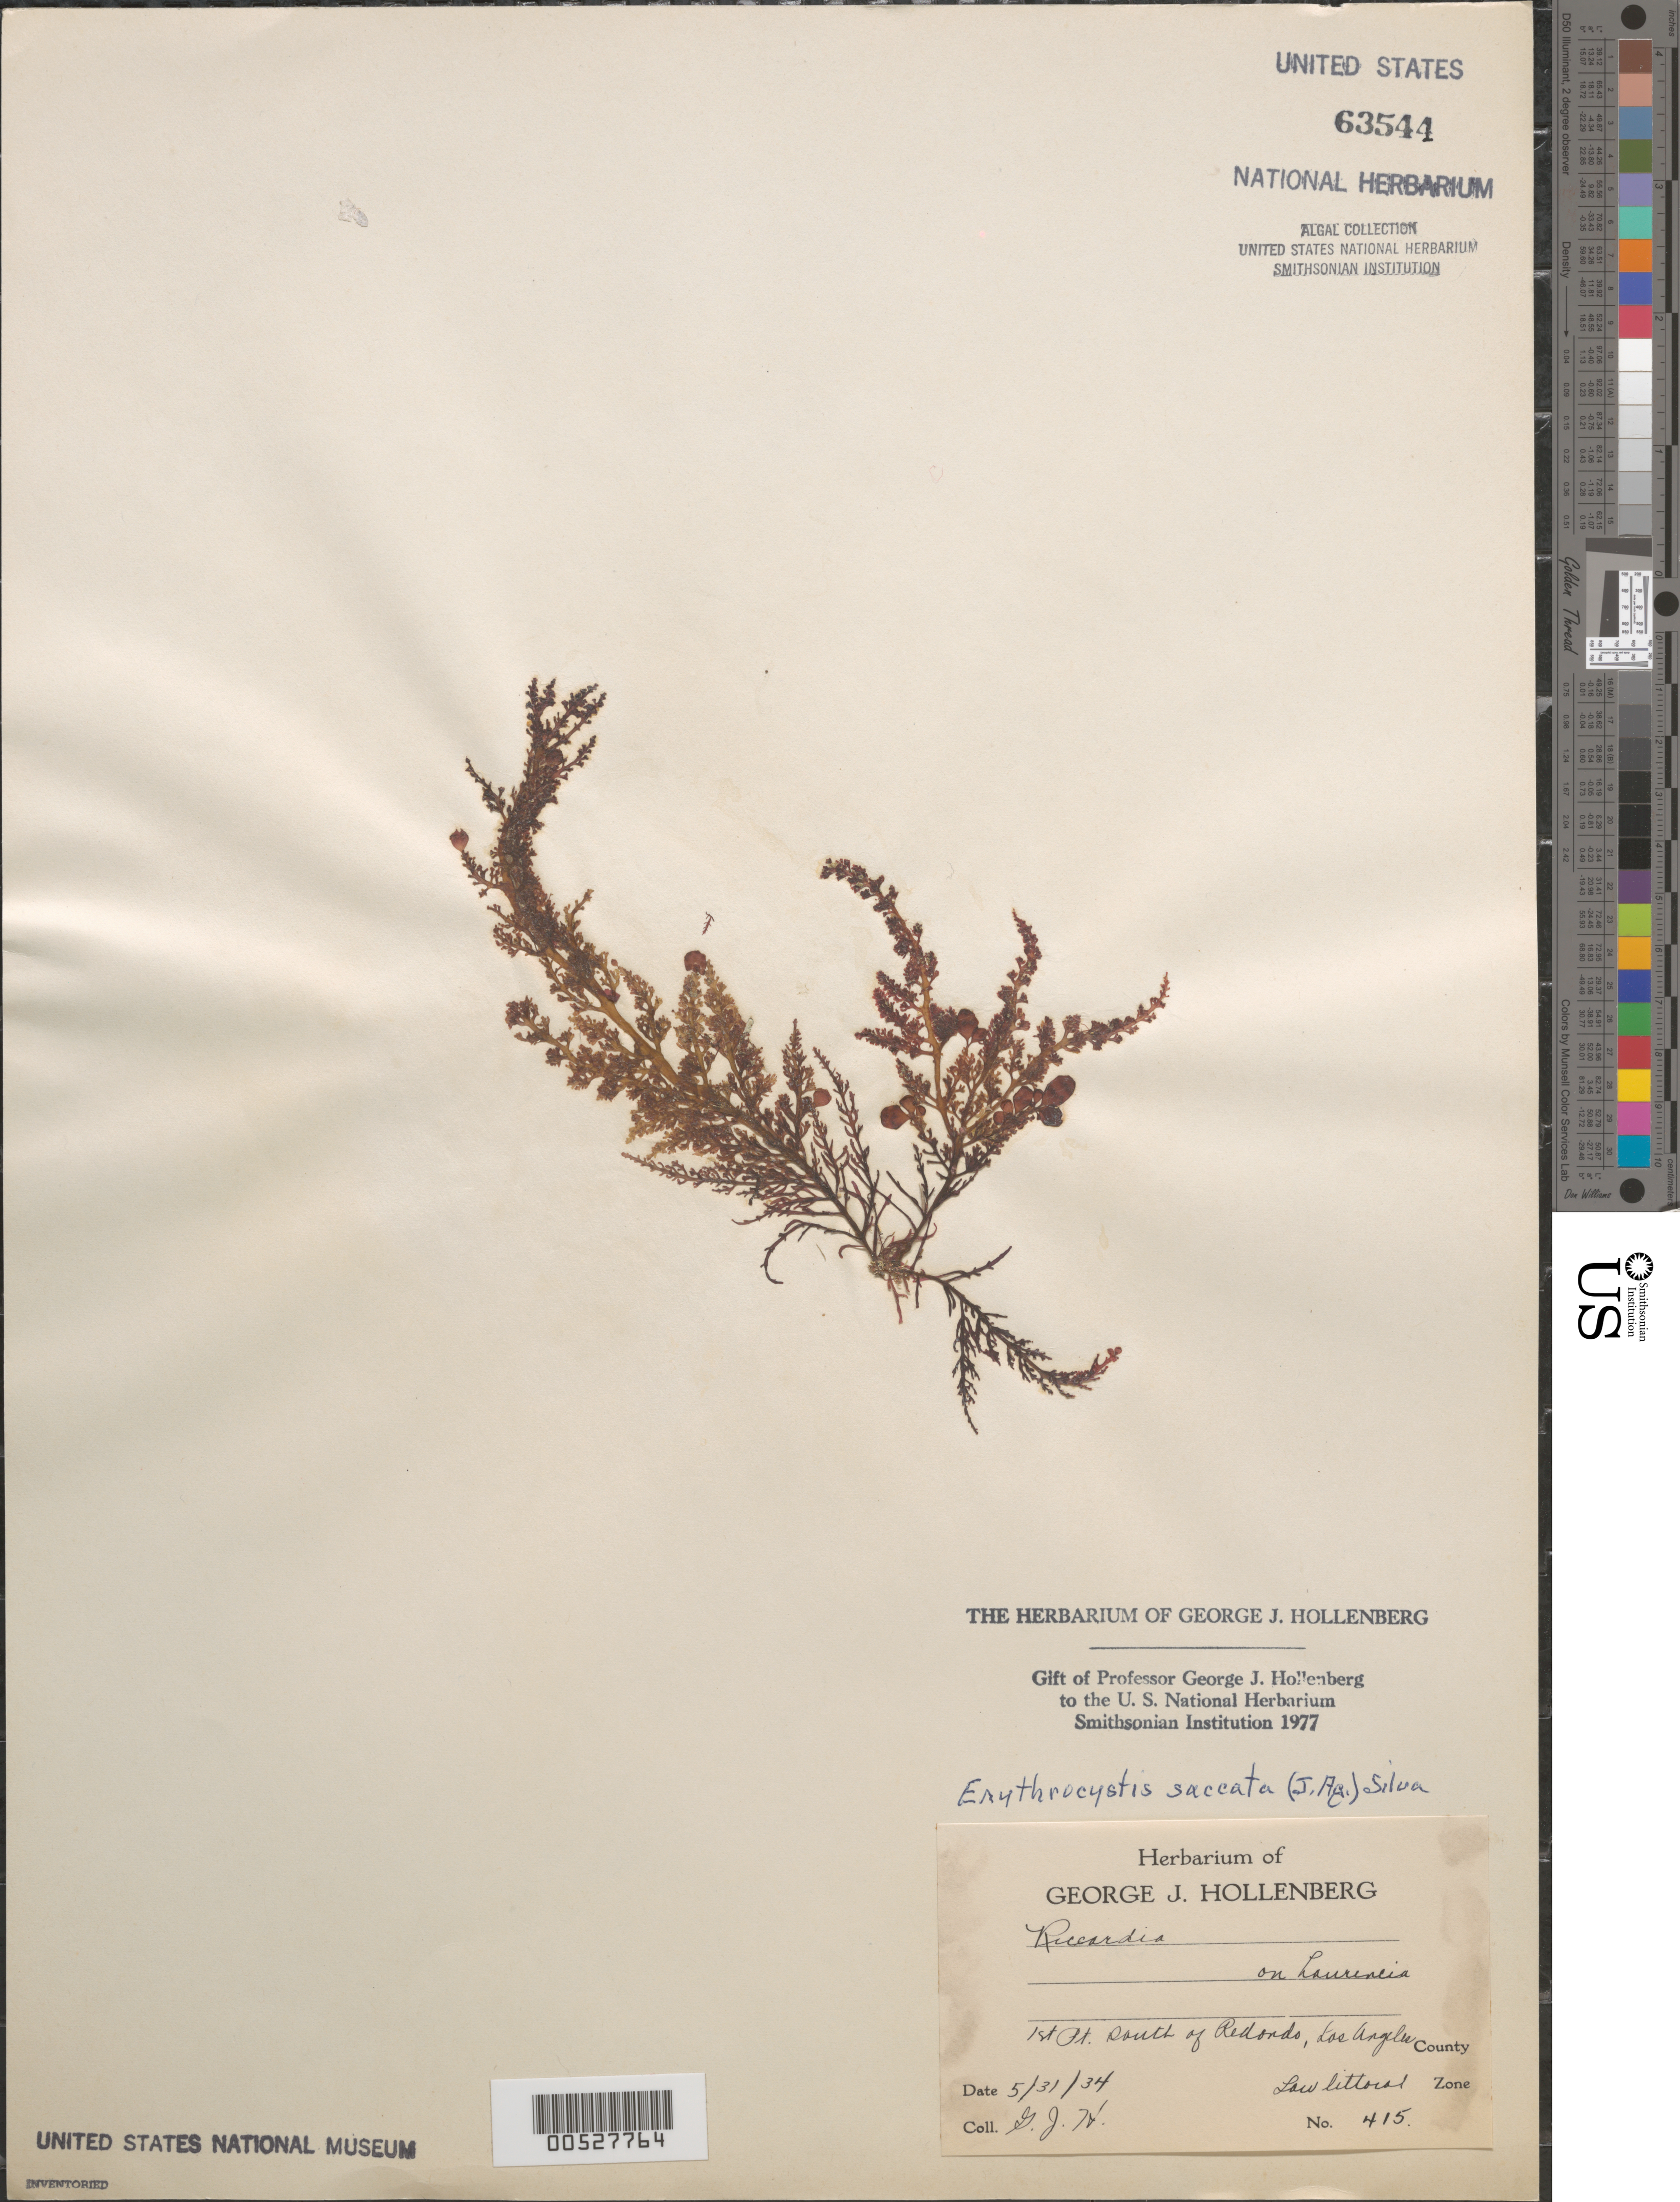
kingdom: Plantae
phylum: Rhodophyta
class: Florideophyceae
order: Ceramiales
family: Rhodomelaceae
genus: Erythrocystis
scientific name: Erythrocystis saccata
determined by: Hollenberg, George J.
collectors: G. Hollenberg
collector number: GJH 415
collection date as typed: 31 May 1934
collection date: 1934-05-31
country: United States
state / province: California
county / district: Los Angeles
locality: First point south of Redondo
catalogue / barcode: US 63544